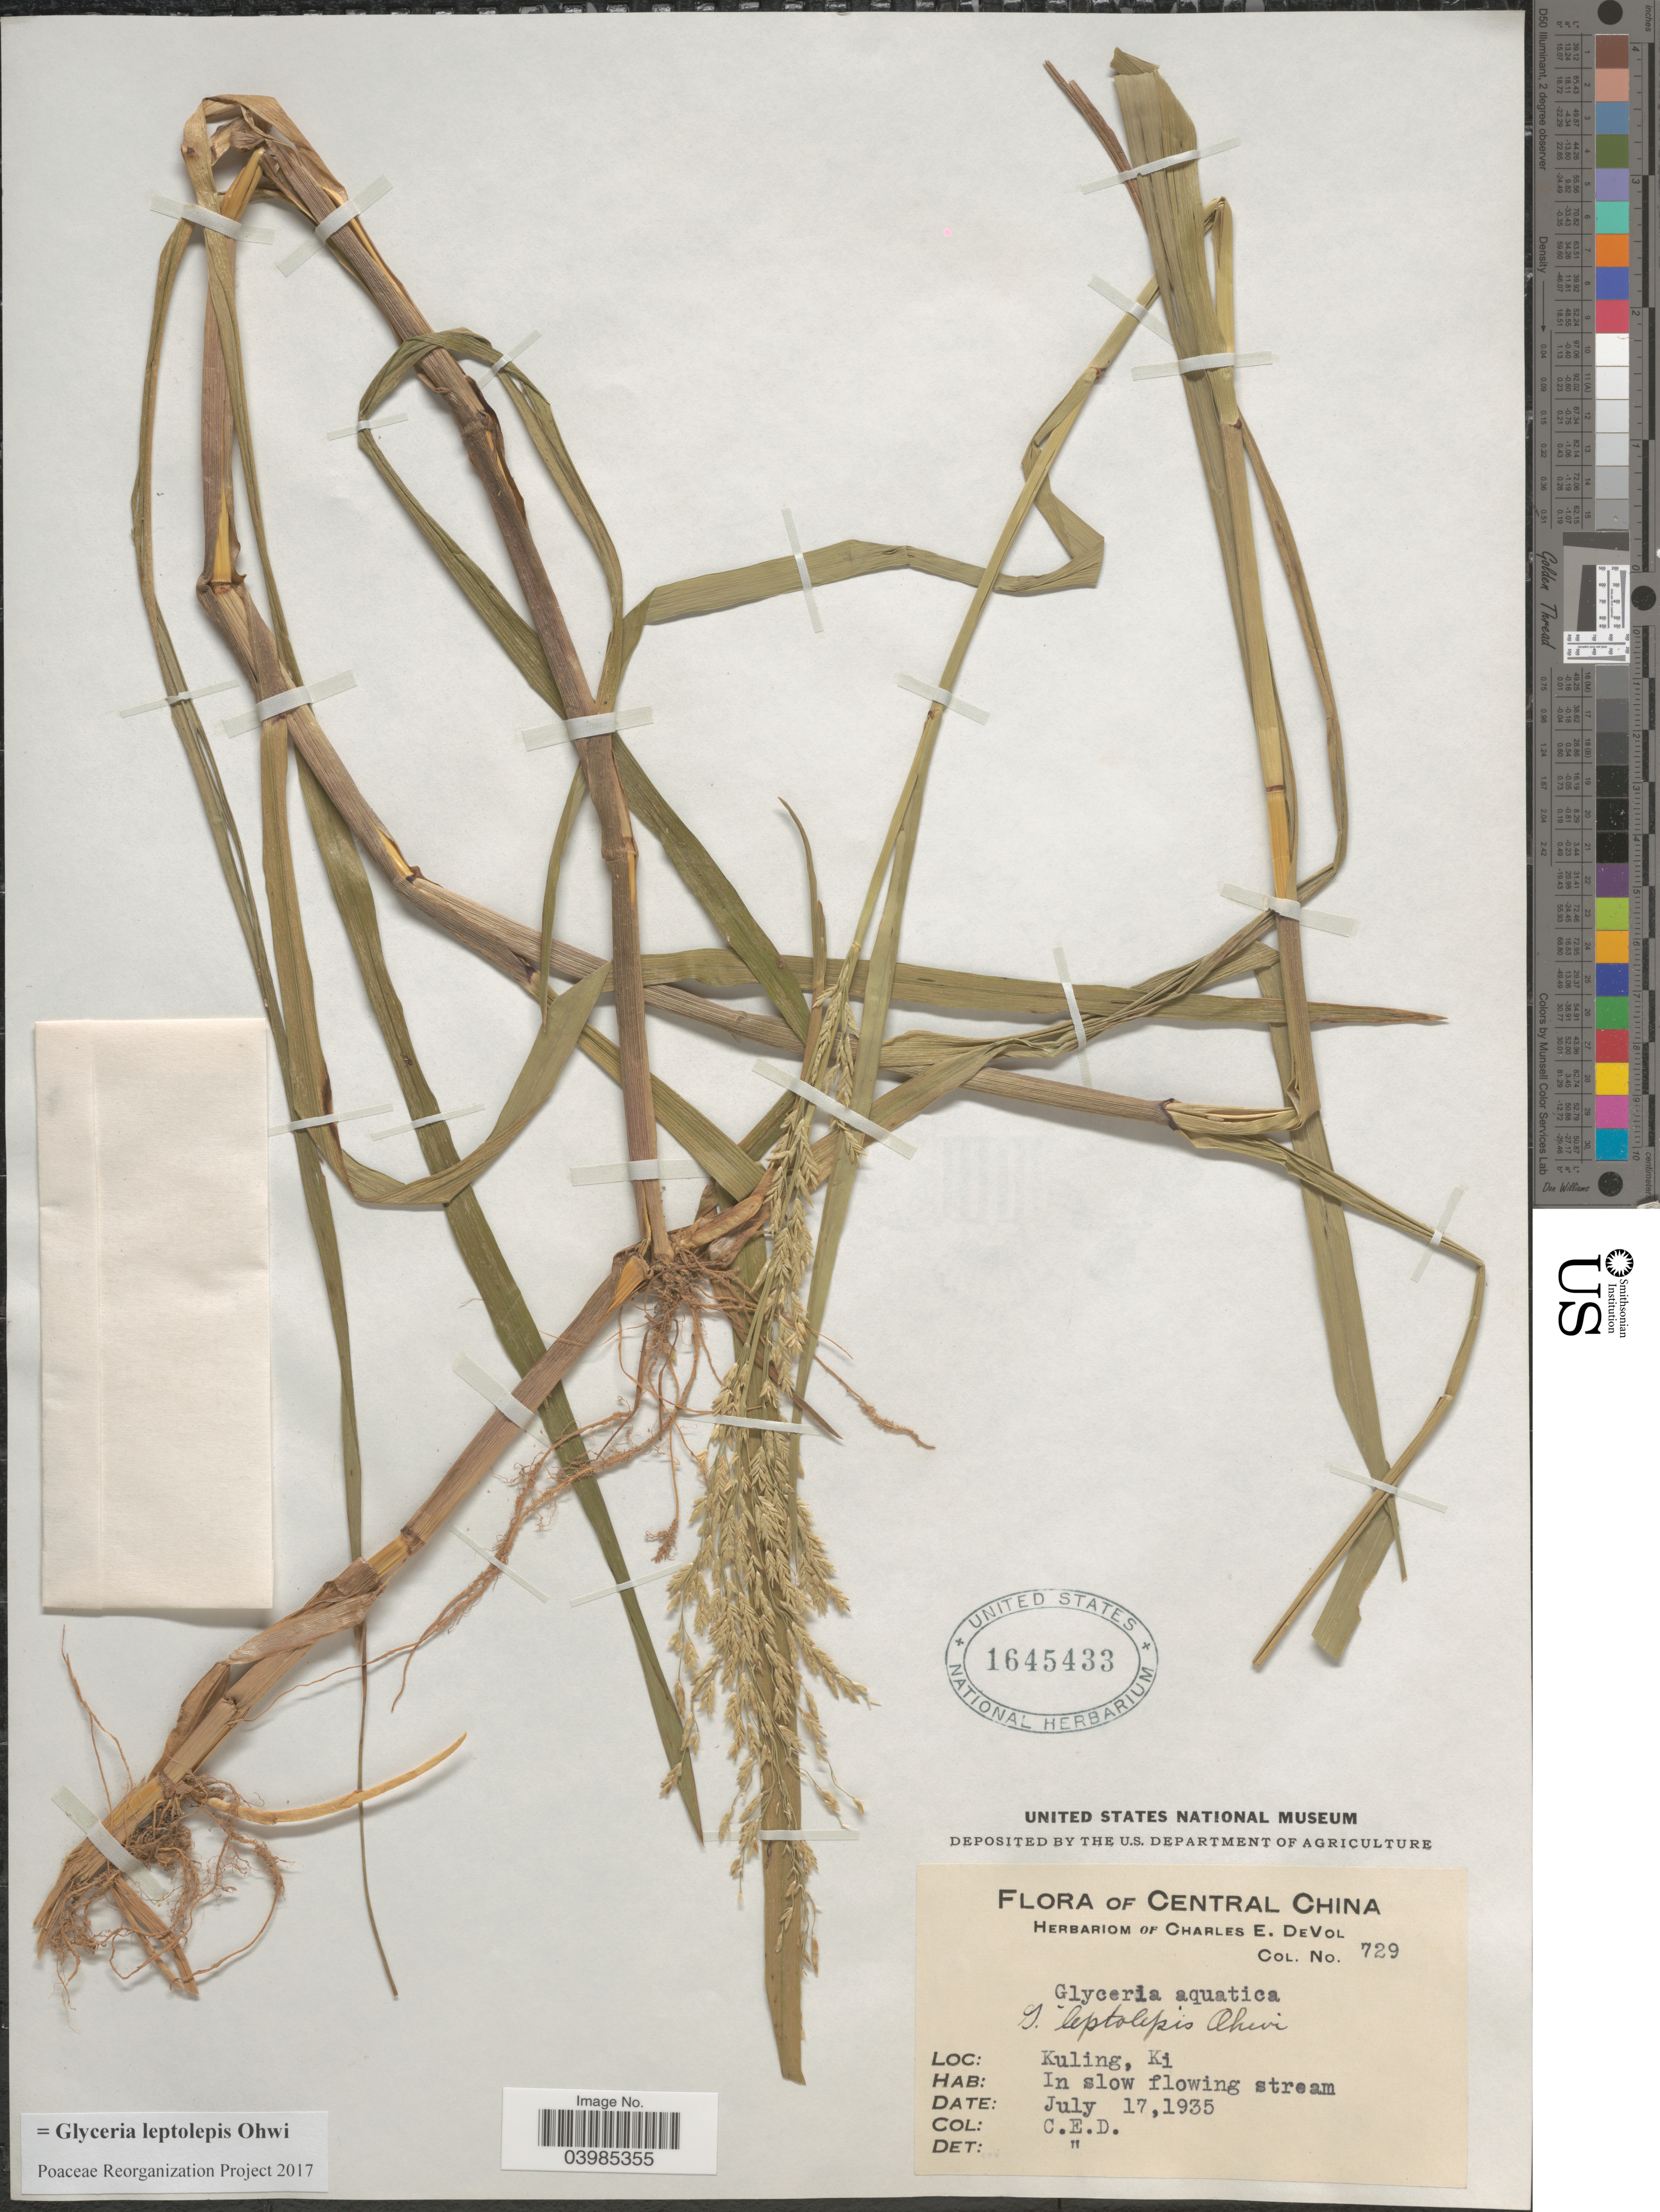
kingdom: Plantae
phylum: Tracheophyta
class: Liliopsida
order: Poales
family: Poaceae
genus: Glyceria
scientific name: Glyceria leptolepis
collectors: C. E. De Vol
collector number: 729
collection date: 1935-07-17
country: China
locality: Central China. Kuling, Ki.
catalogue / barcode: US 1645433